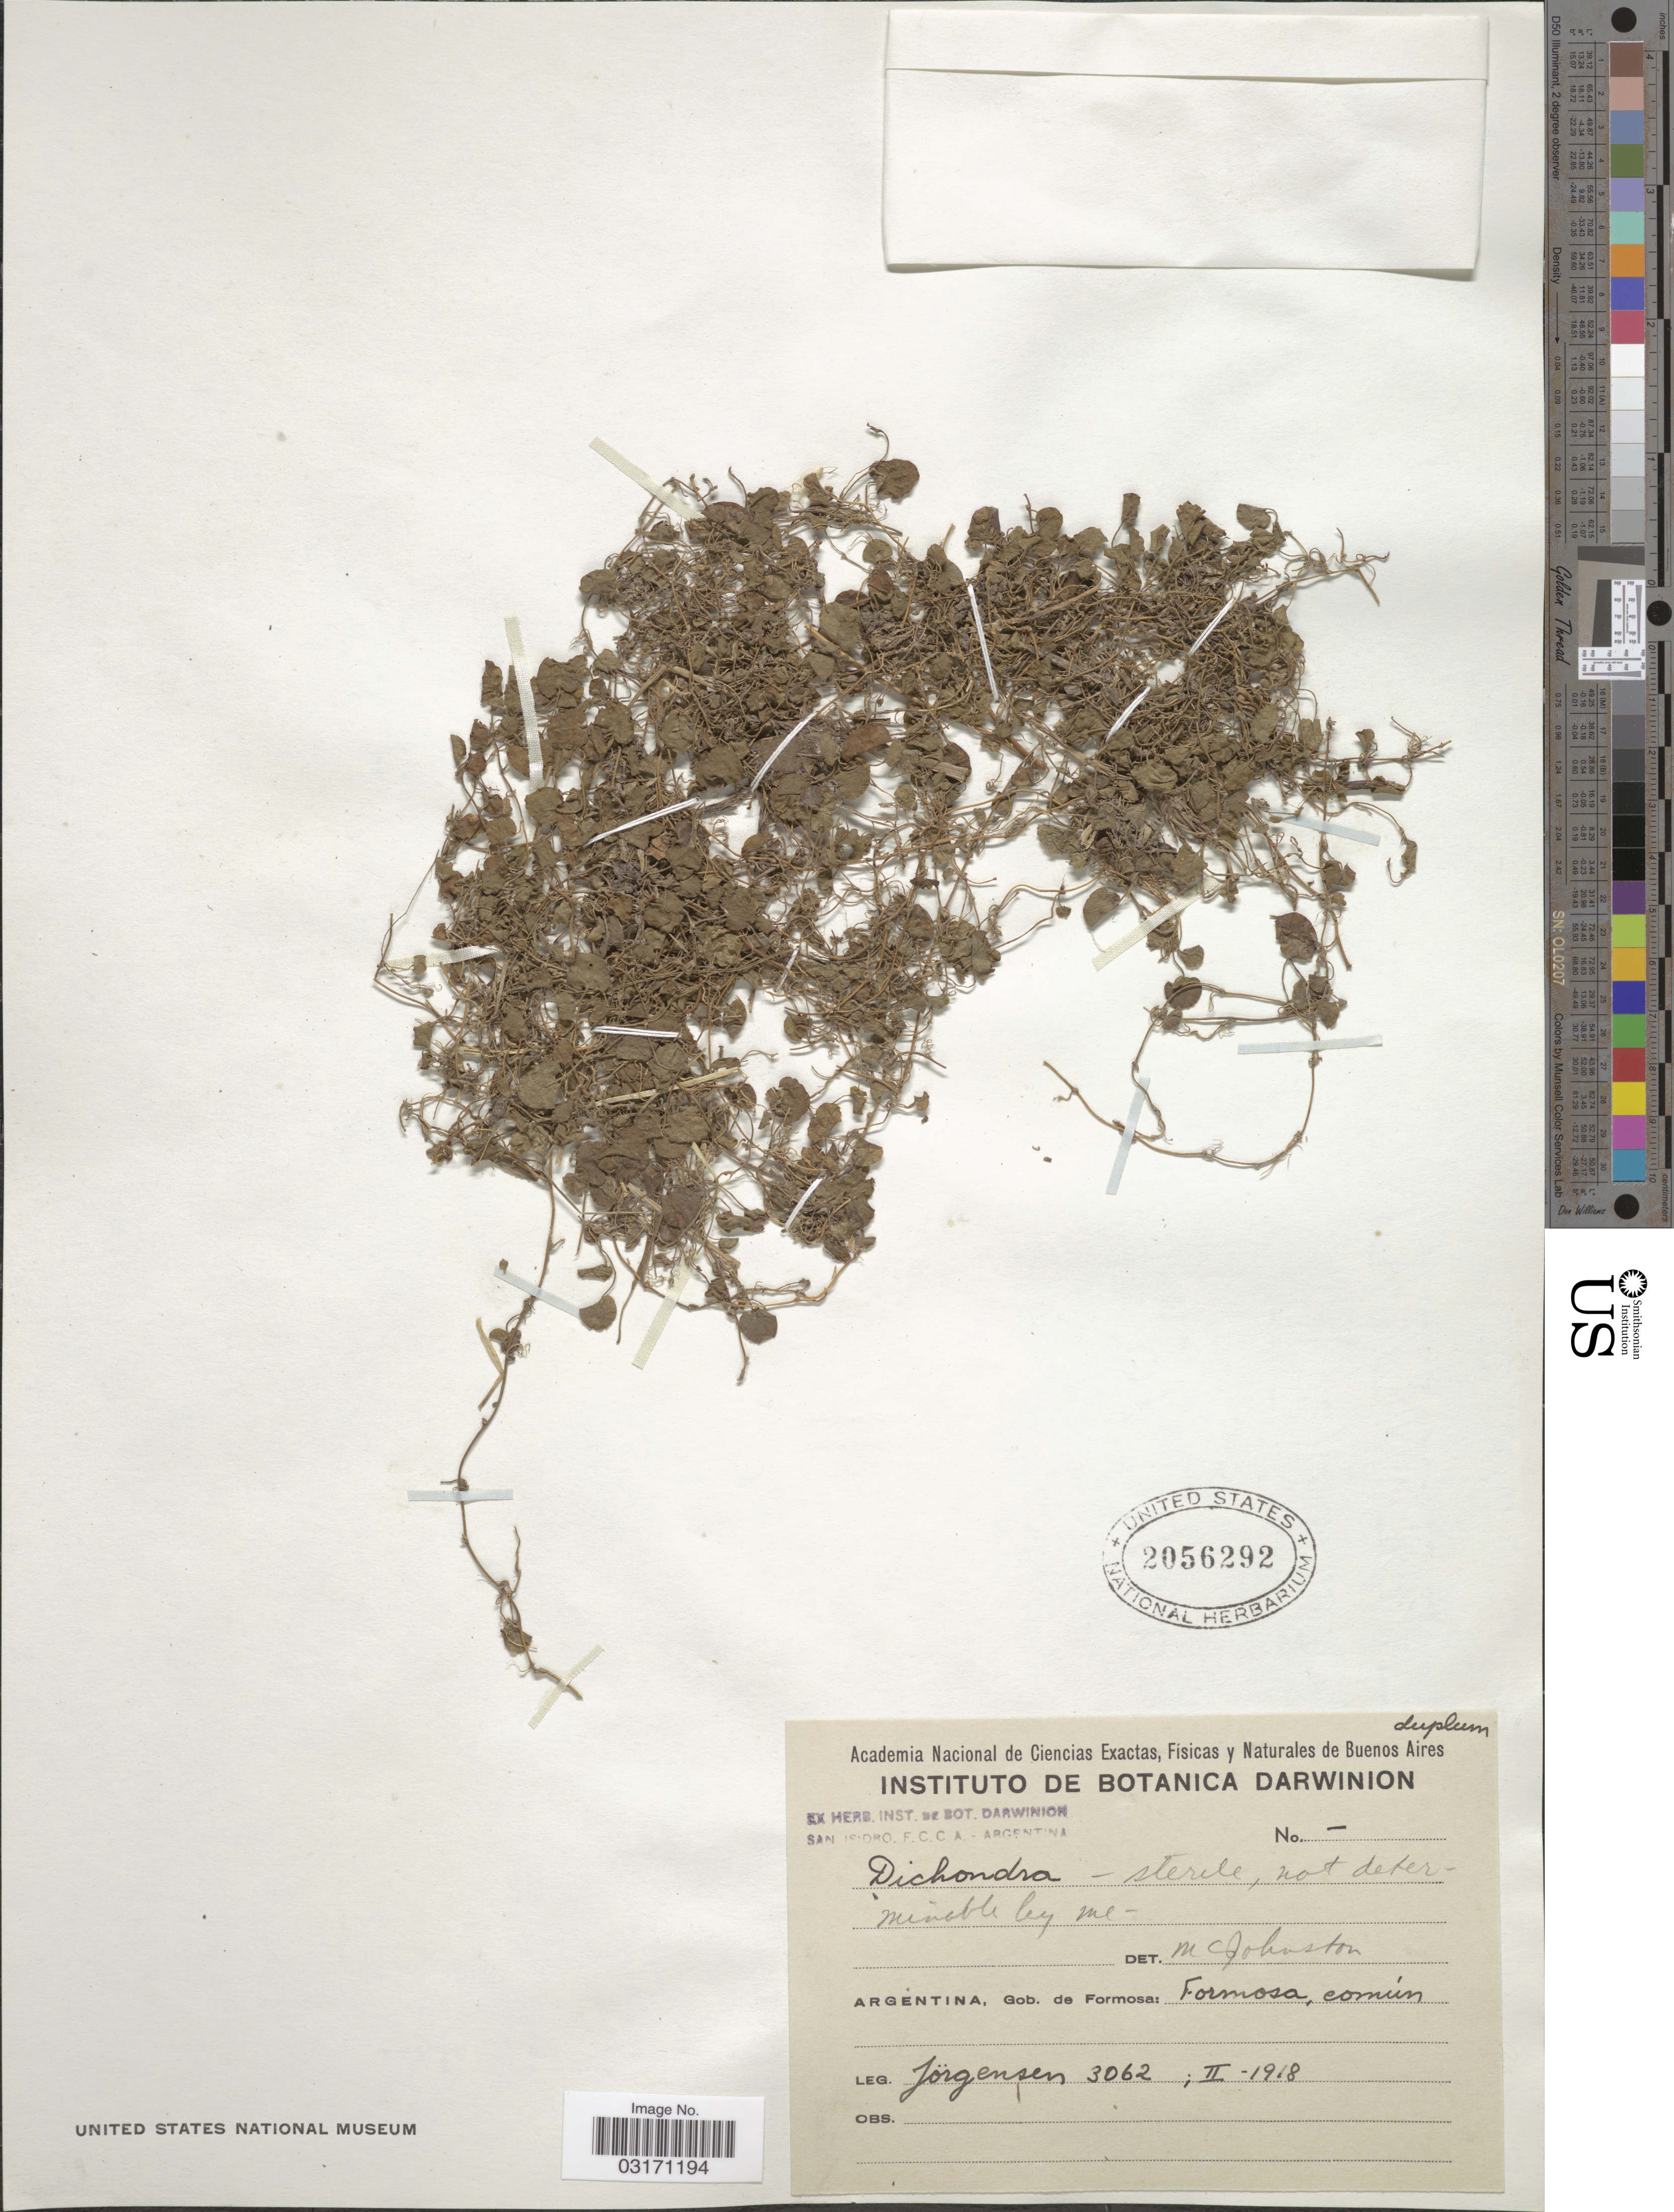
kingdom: Plantae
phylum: Tracheophyta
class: Magnoliopsida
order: Solanales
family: Convolvulaceae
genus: Dichondra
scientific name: Dichondra repens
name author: J.R. Forst. & G. Forst.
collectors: Jorgensen, --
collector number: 3062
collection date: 1918-02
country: Argentina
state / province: Formosa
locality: Gob. de Formosa: Formosa, común.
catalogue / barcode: US 2056292